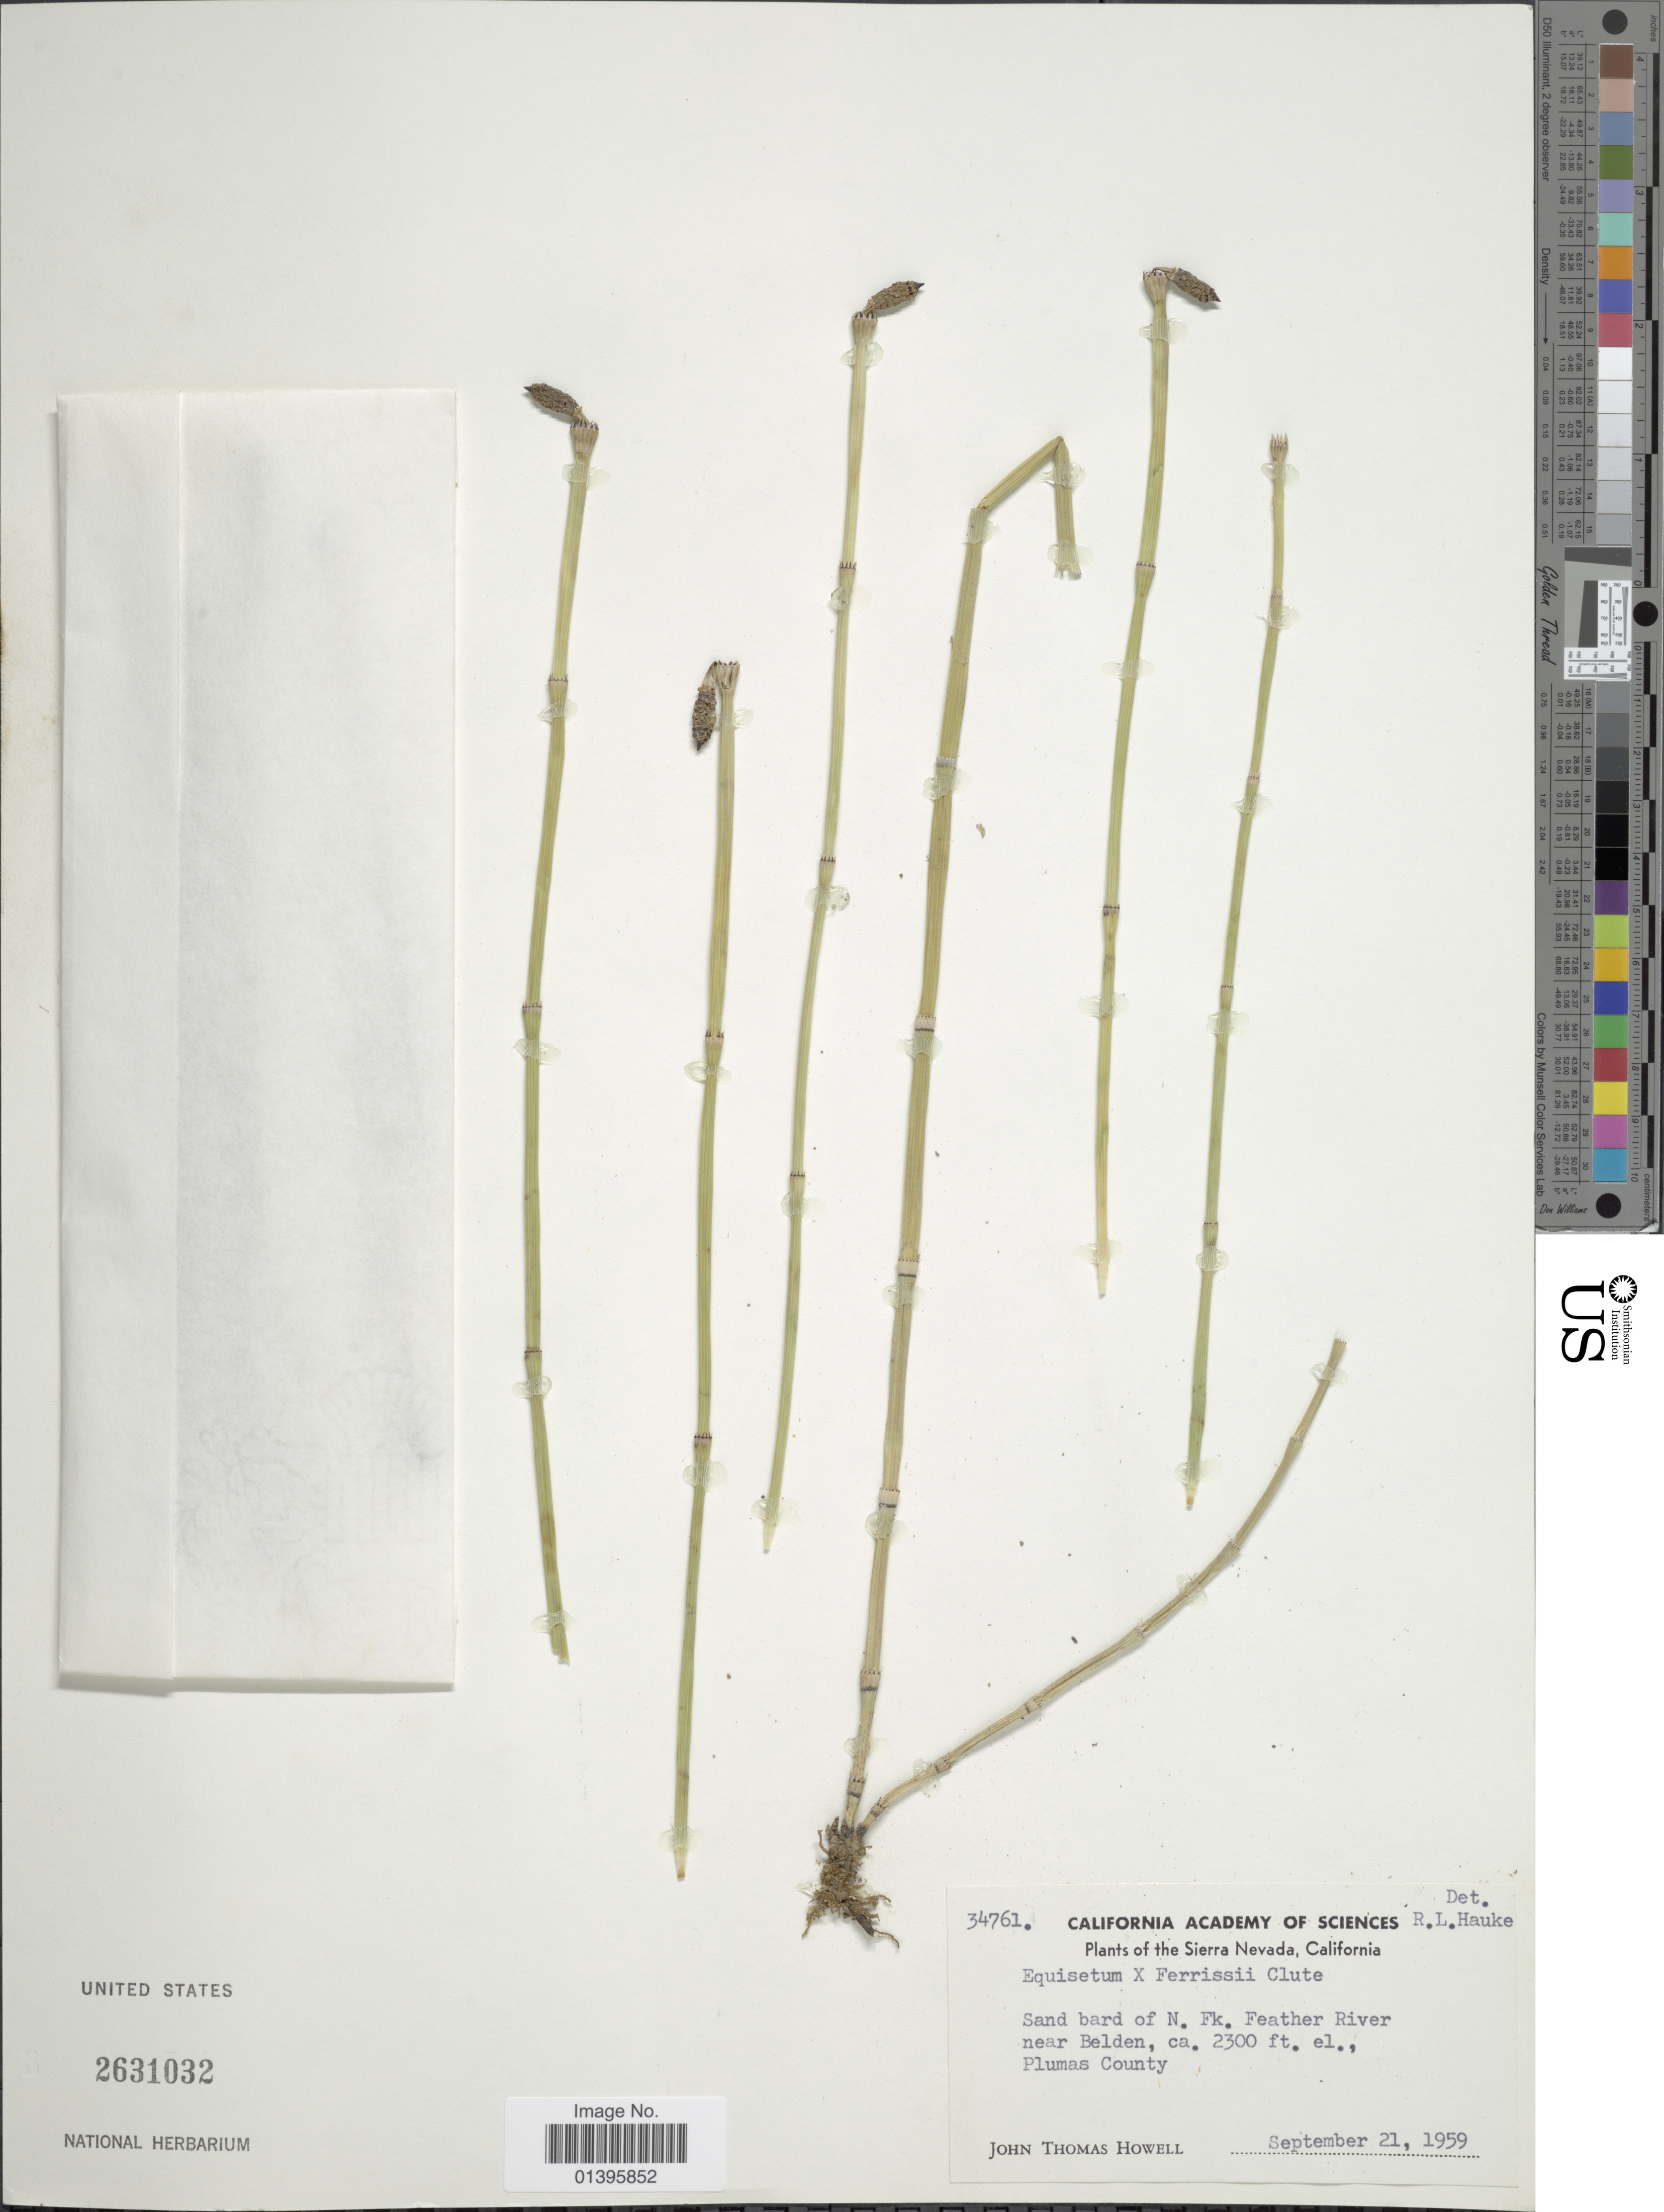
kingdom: Plantae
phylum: Tracheophyta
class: Polypodiopsida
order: Equisetales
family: Equisetaceae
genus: Equisetum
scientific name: Equisetum x ferrissii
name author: Clute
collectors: J. T. Howell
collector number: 34761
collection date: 1959-09-21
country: United States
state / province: California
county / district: Plumas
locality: Sierra Nevada. Sand bard of N. Fk. Feather River near Belden, Plumas County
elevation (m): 701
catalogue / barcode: US 2631032